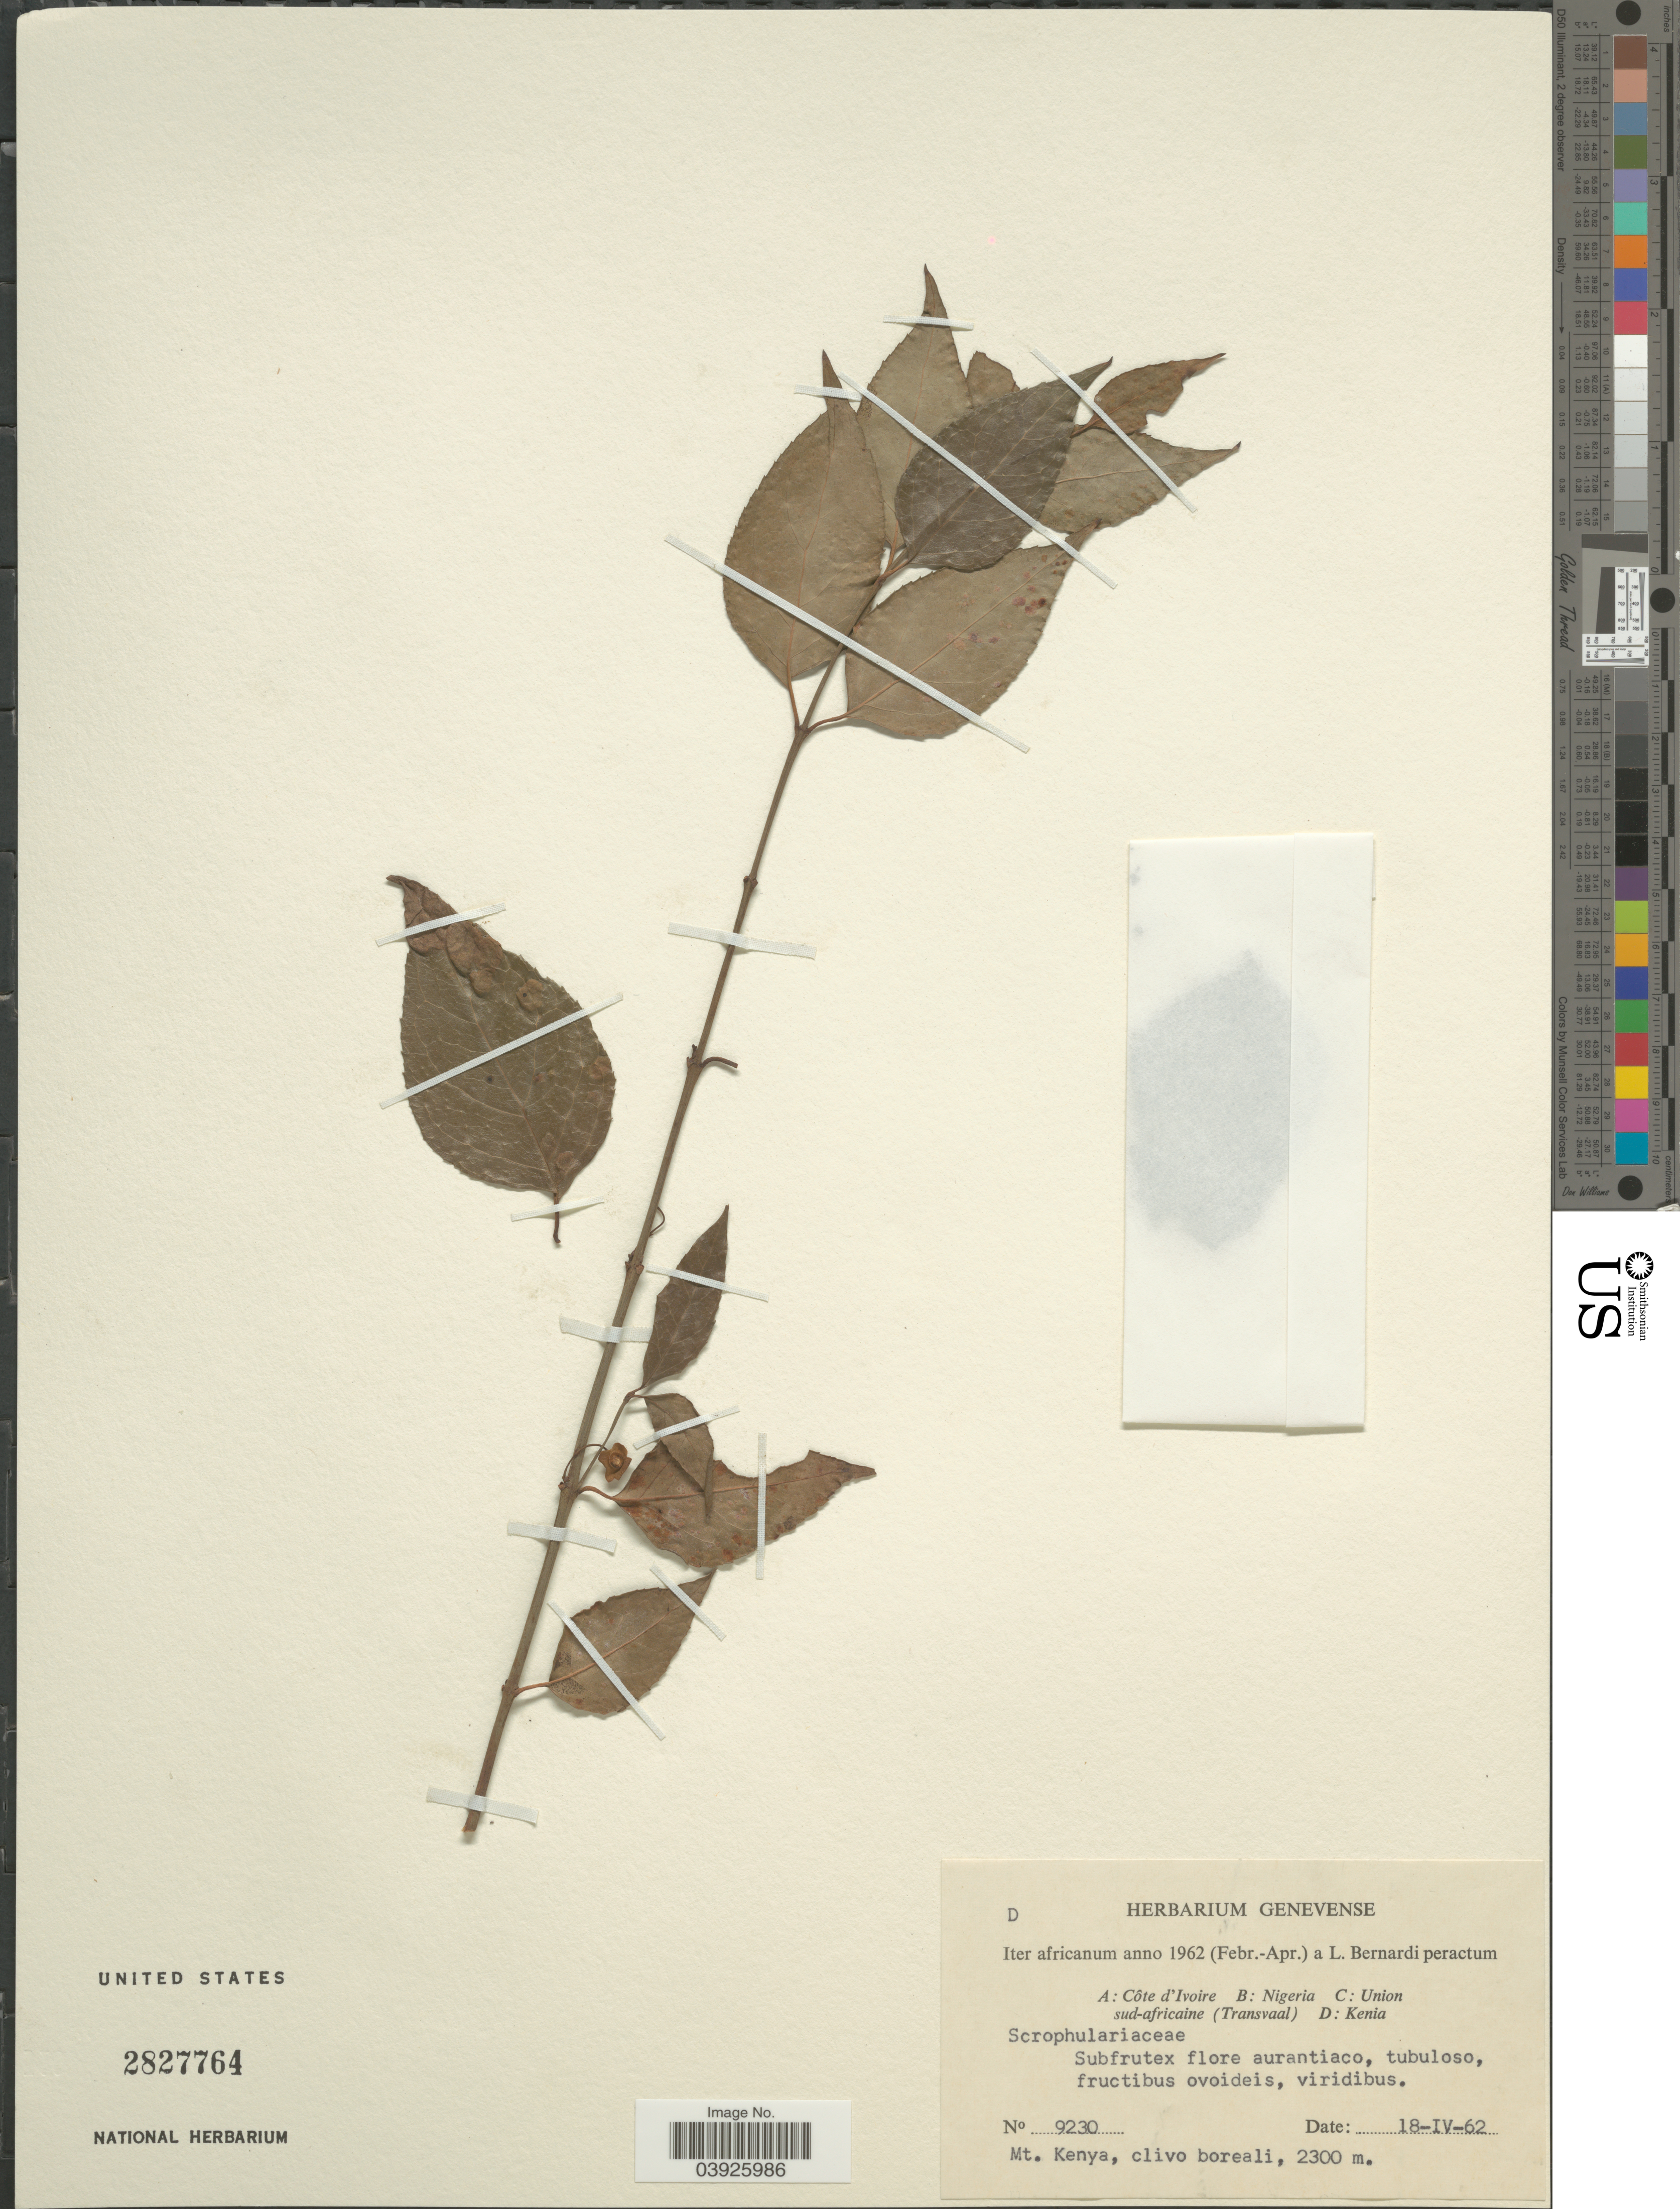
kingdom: Plantae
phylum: Tracheophyta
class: Magnoliopsida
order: Lamiales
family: Scrophulariaceae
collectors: L. Bernardi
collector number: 9230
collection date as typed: Transcribed d/m/y: 18/4/62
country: Kenya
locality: Iter africanum. Kenia. Mt. Kenya, clivo boreali.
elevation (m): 2300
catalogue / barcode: US 2827764